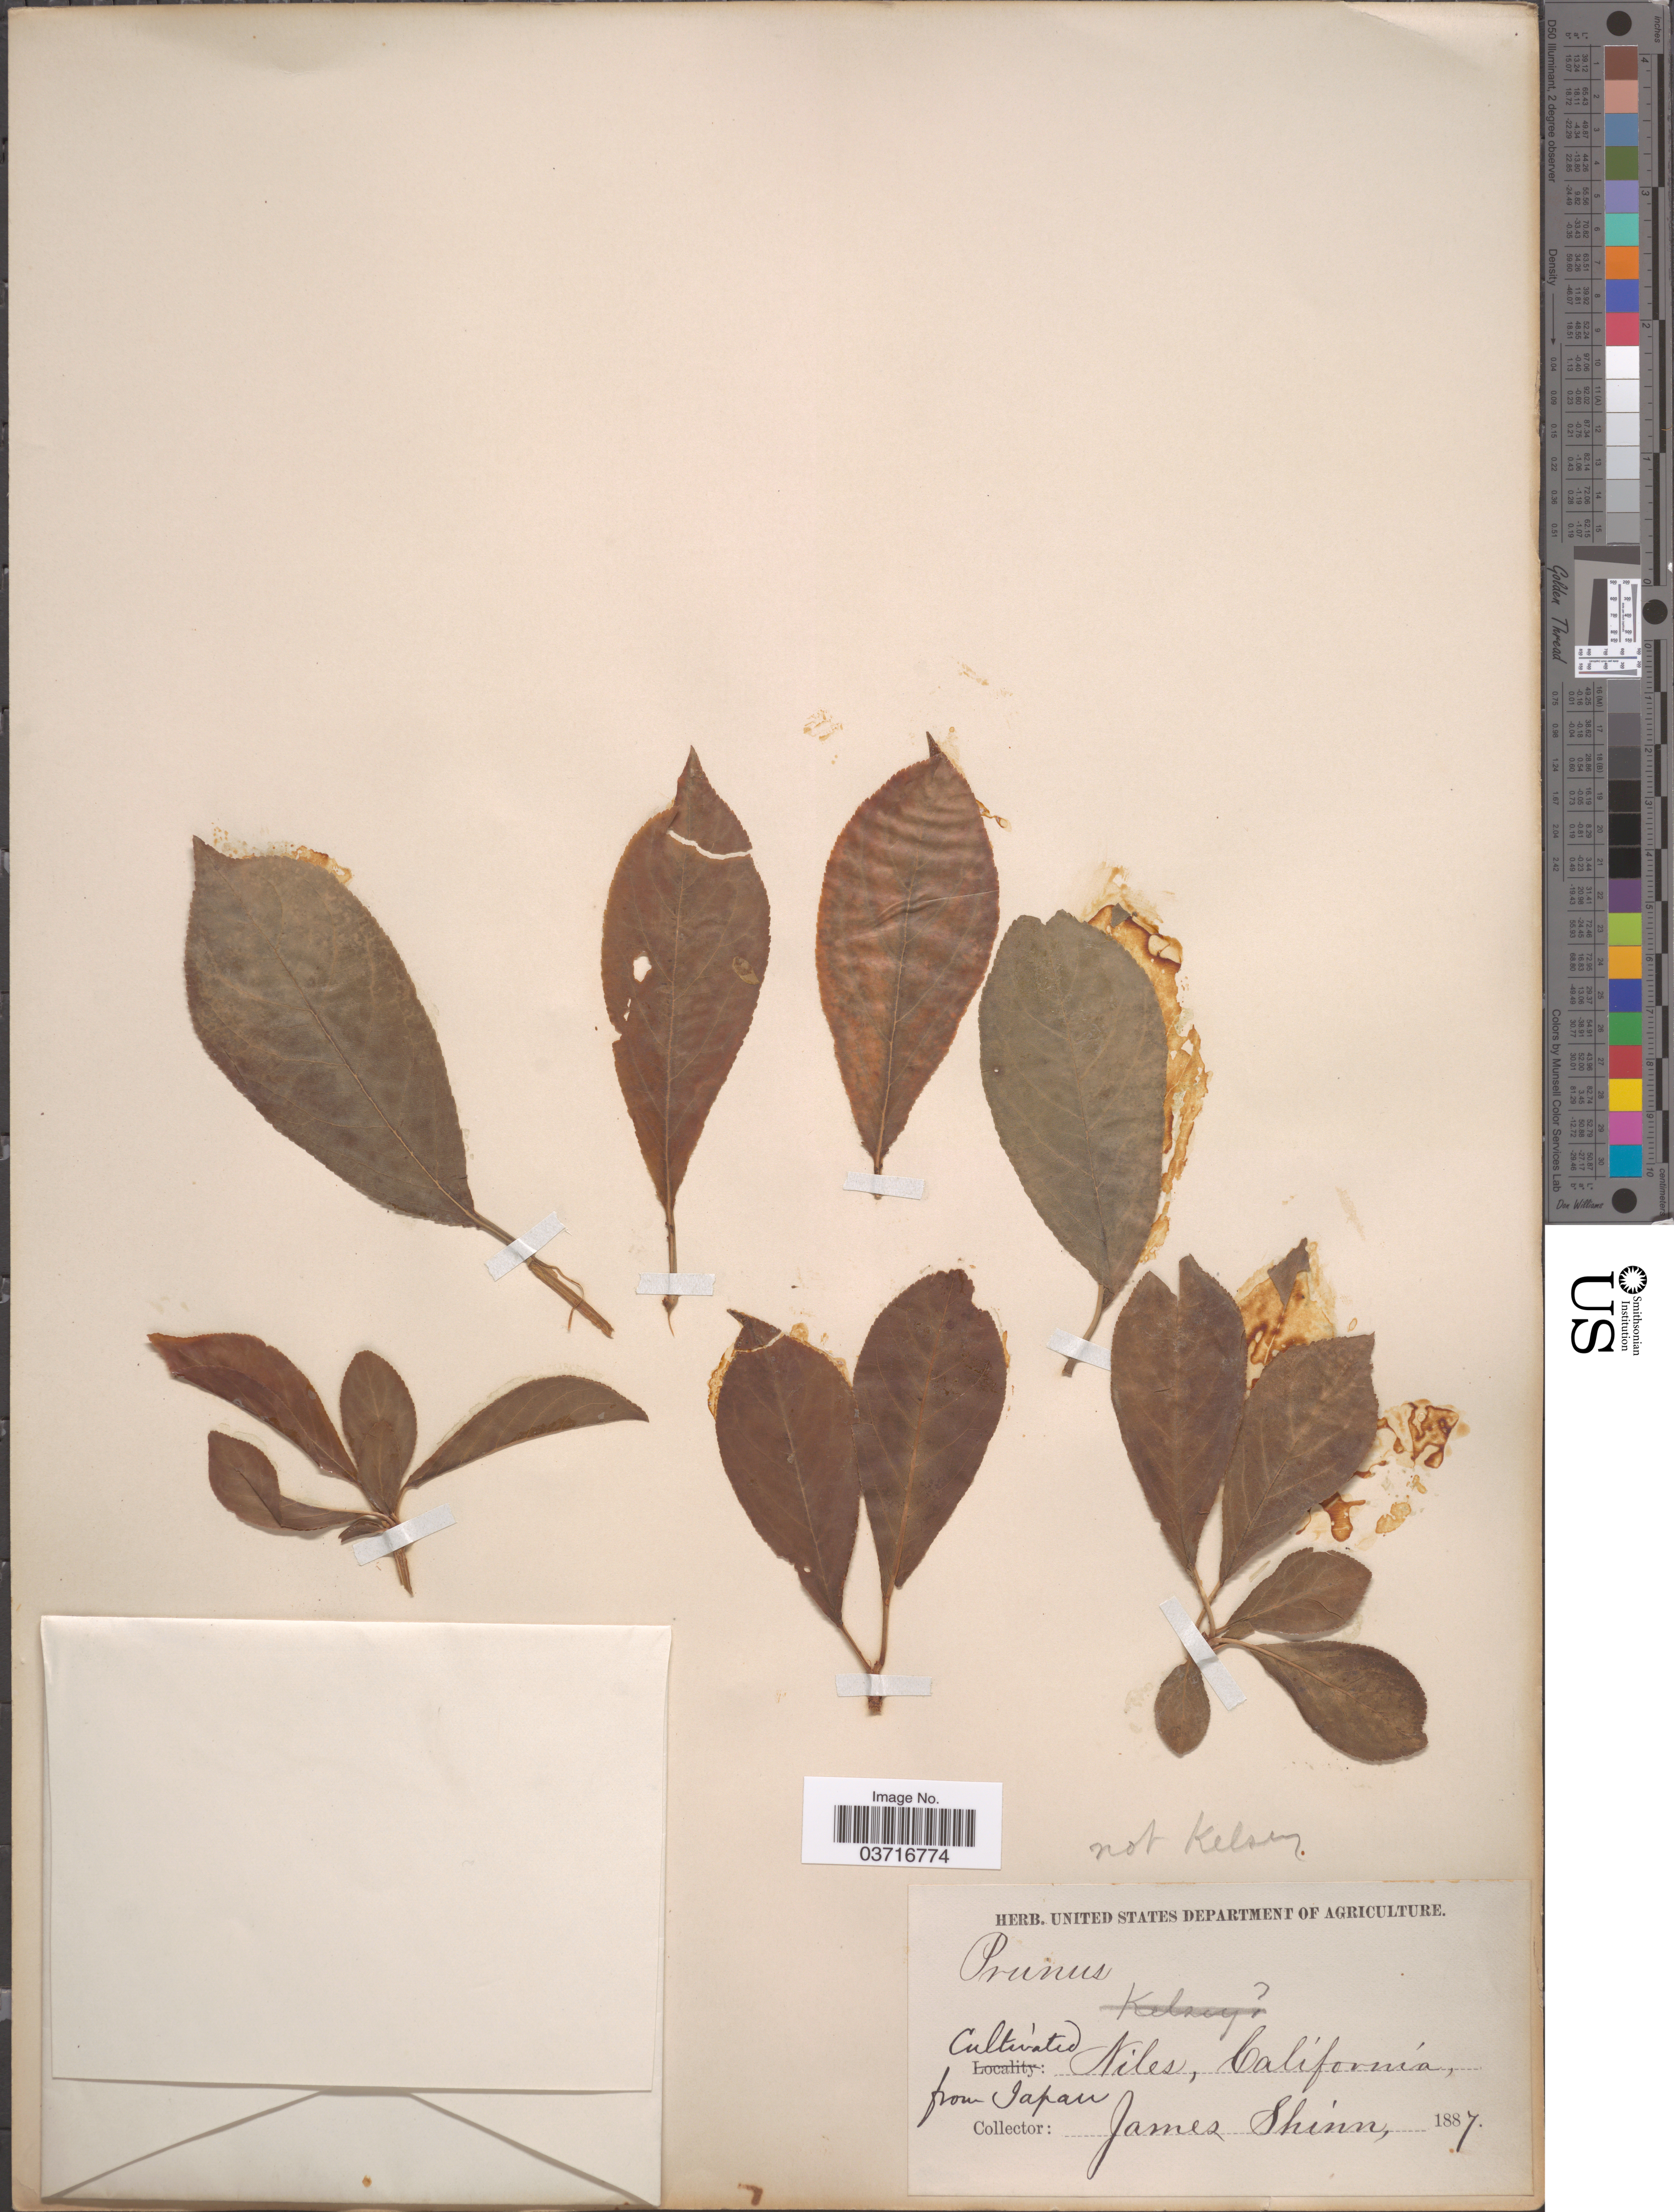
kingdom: Plantae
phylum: Tracheophyta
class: Magnoliopsida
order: Rosales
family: Rosaceae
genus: Prunus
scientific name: Prunus triflora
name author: Roxb.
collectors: J. Shinn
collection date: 1887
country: United States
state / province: California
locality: Niles, California.